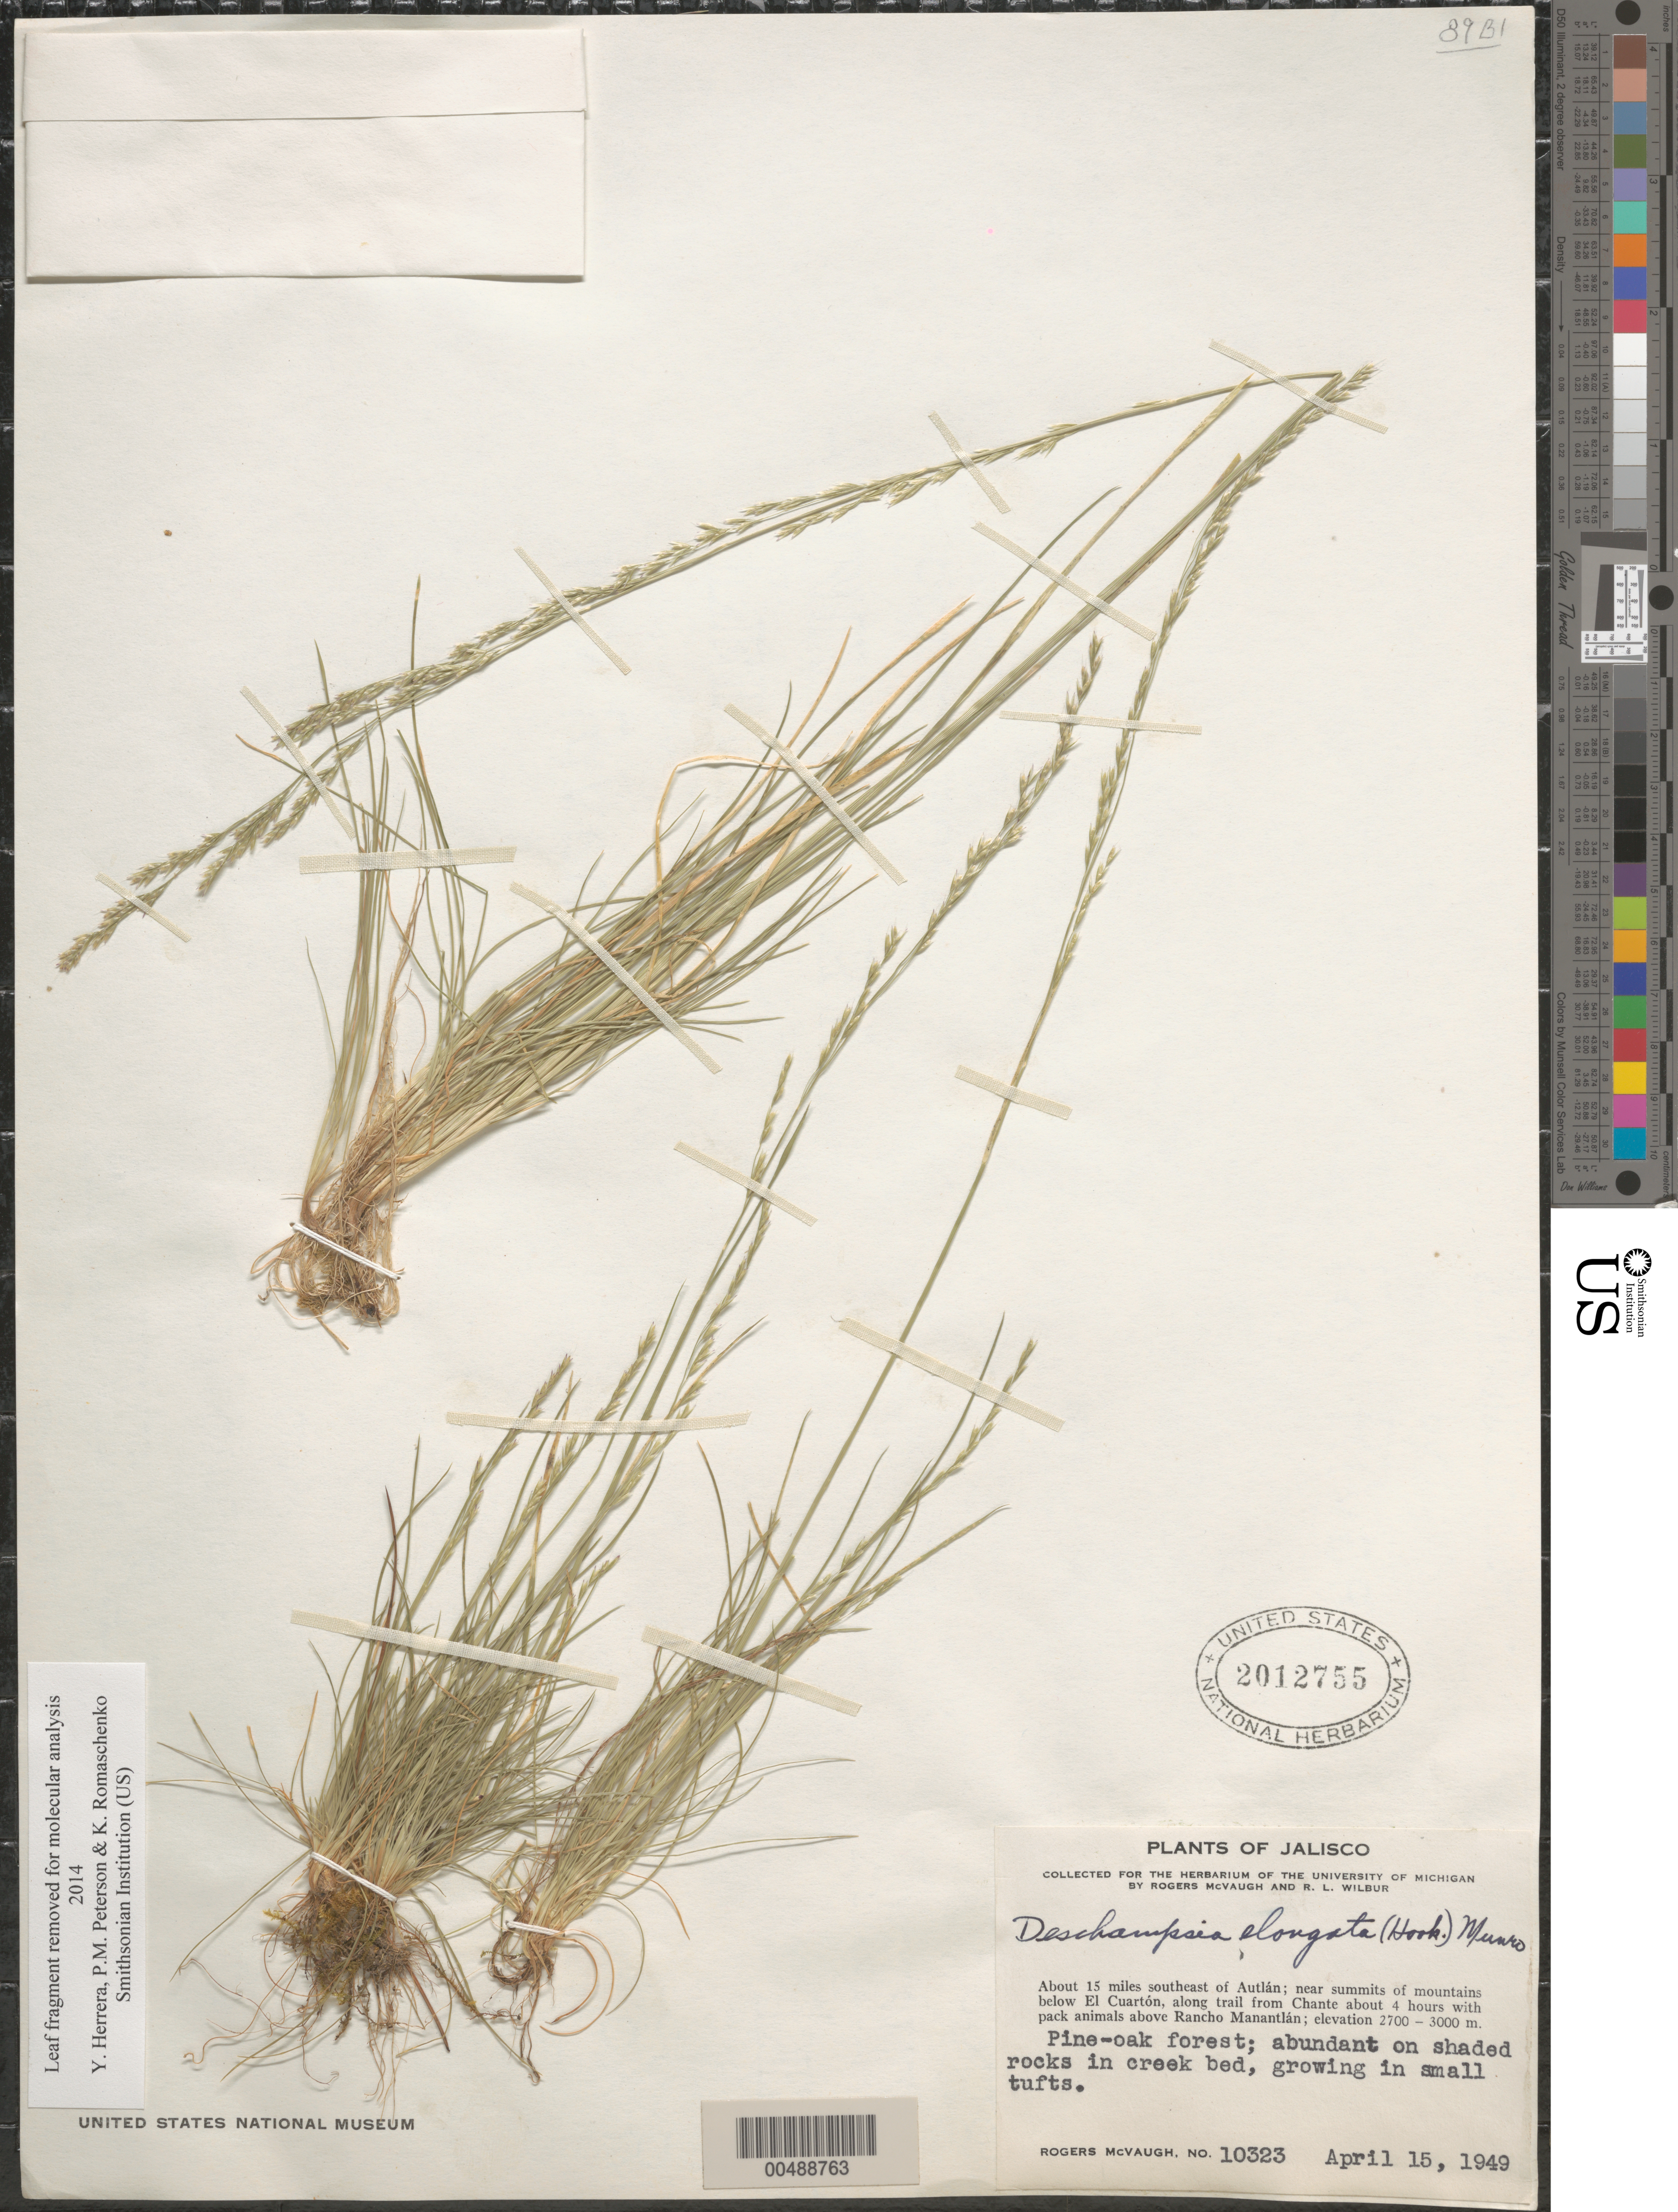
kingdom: Plantae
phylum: Tracheophyta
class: Liliopsida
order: Poales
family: Poaceae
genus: Deschampsia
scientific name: Deschampsia elongata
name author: (Hook.) Munro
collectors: R. McVaugh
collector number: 10323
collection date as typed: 15 Apr 1949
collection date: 1949-04-15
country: Mexico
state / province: Jalisco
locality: About 15 mi SE of Autlán, near summits of mts below El Cuartón along trail from Chante, above Rancho Manantlán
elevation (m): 2700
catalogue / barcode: US 2012755